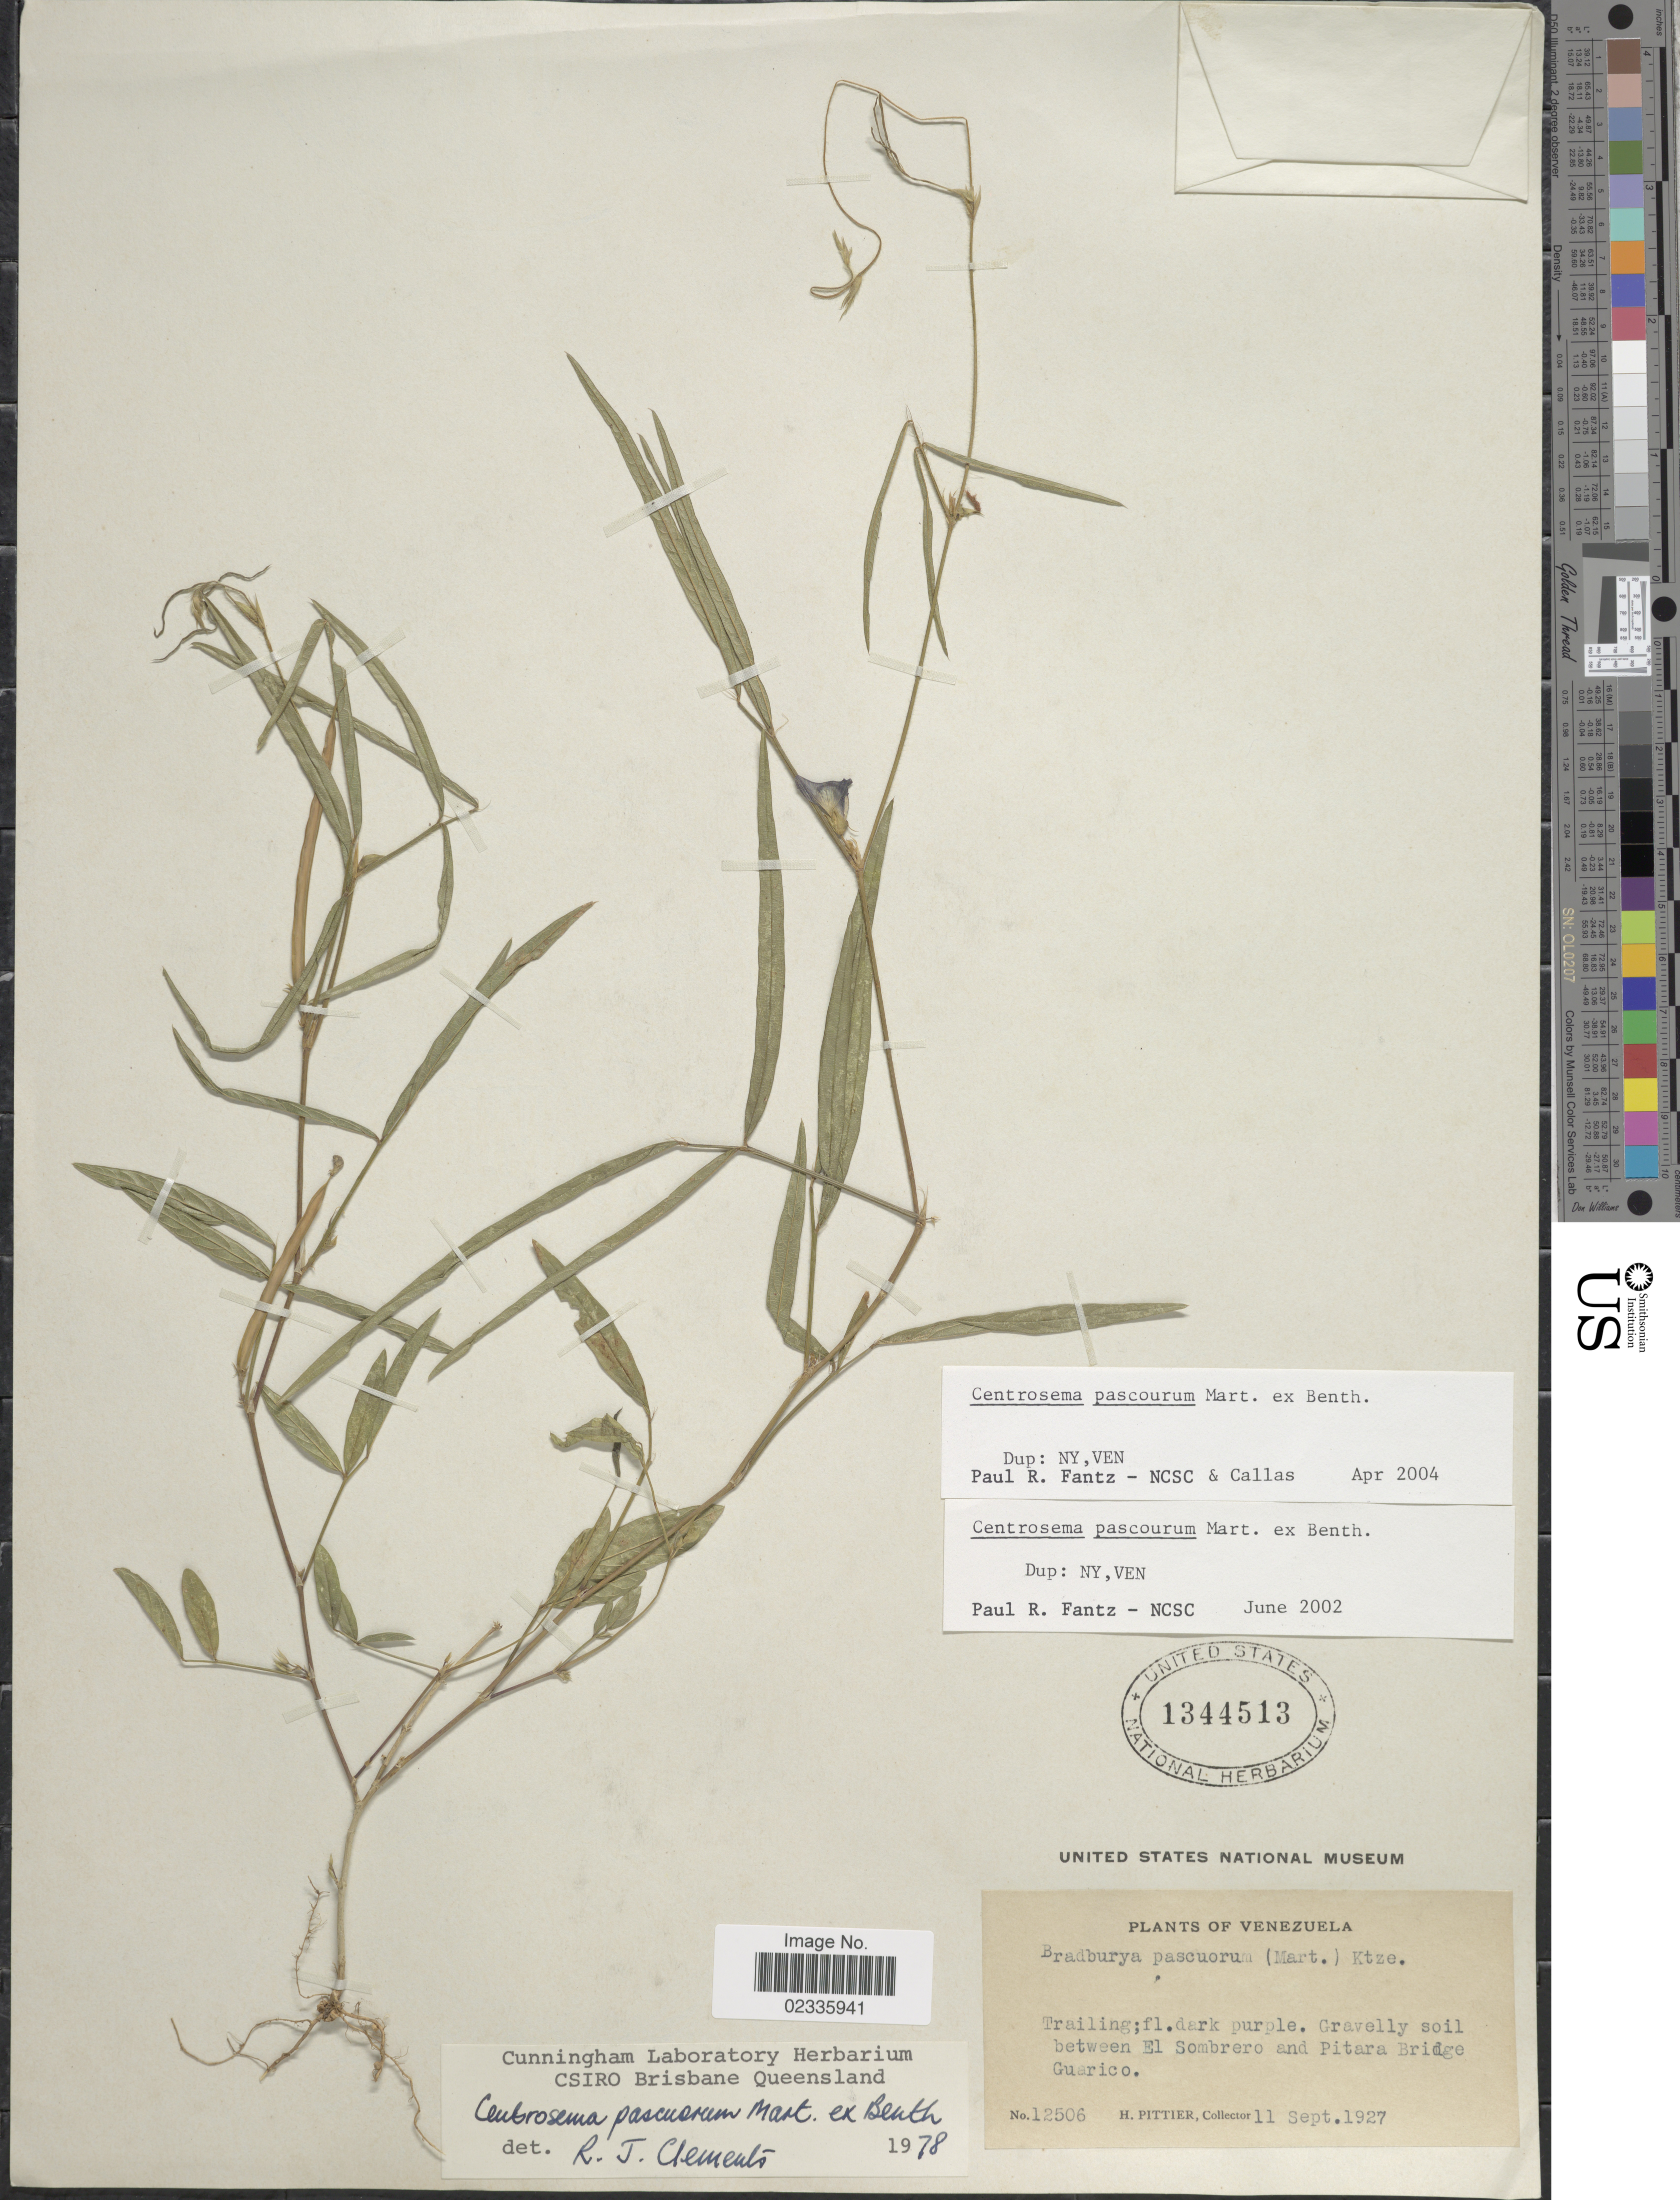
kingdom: Plantae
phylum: Tracheophyta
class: Magnoliopsida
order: Fabales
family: Fabaceae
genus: Centrosema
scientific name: Centrosema pascuorum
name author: Benth.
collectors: H. F. Pittier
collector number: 12506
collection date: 1927-09-11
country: Venezuela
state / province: Anzoategui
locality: Between El Sombrero and Pitara Bridge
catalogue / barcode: US 1344513